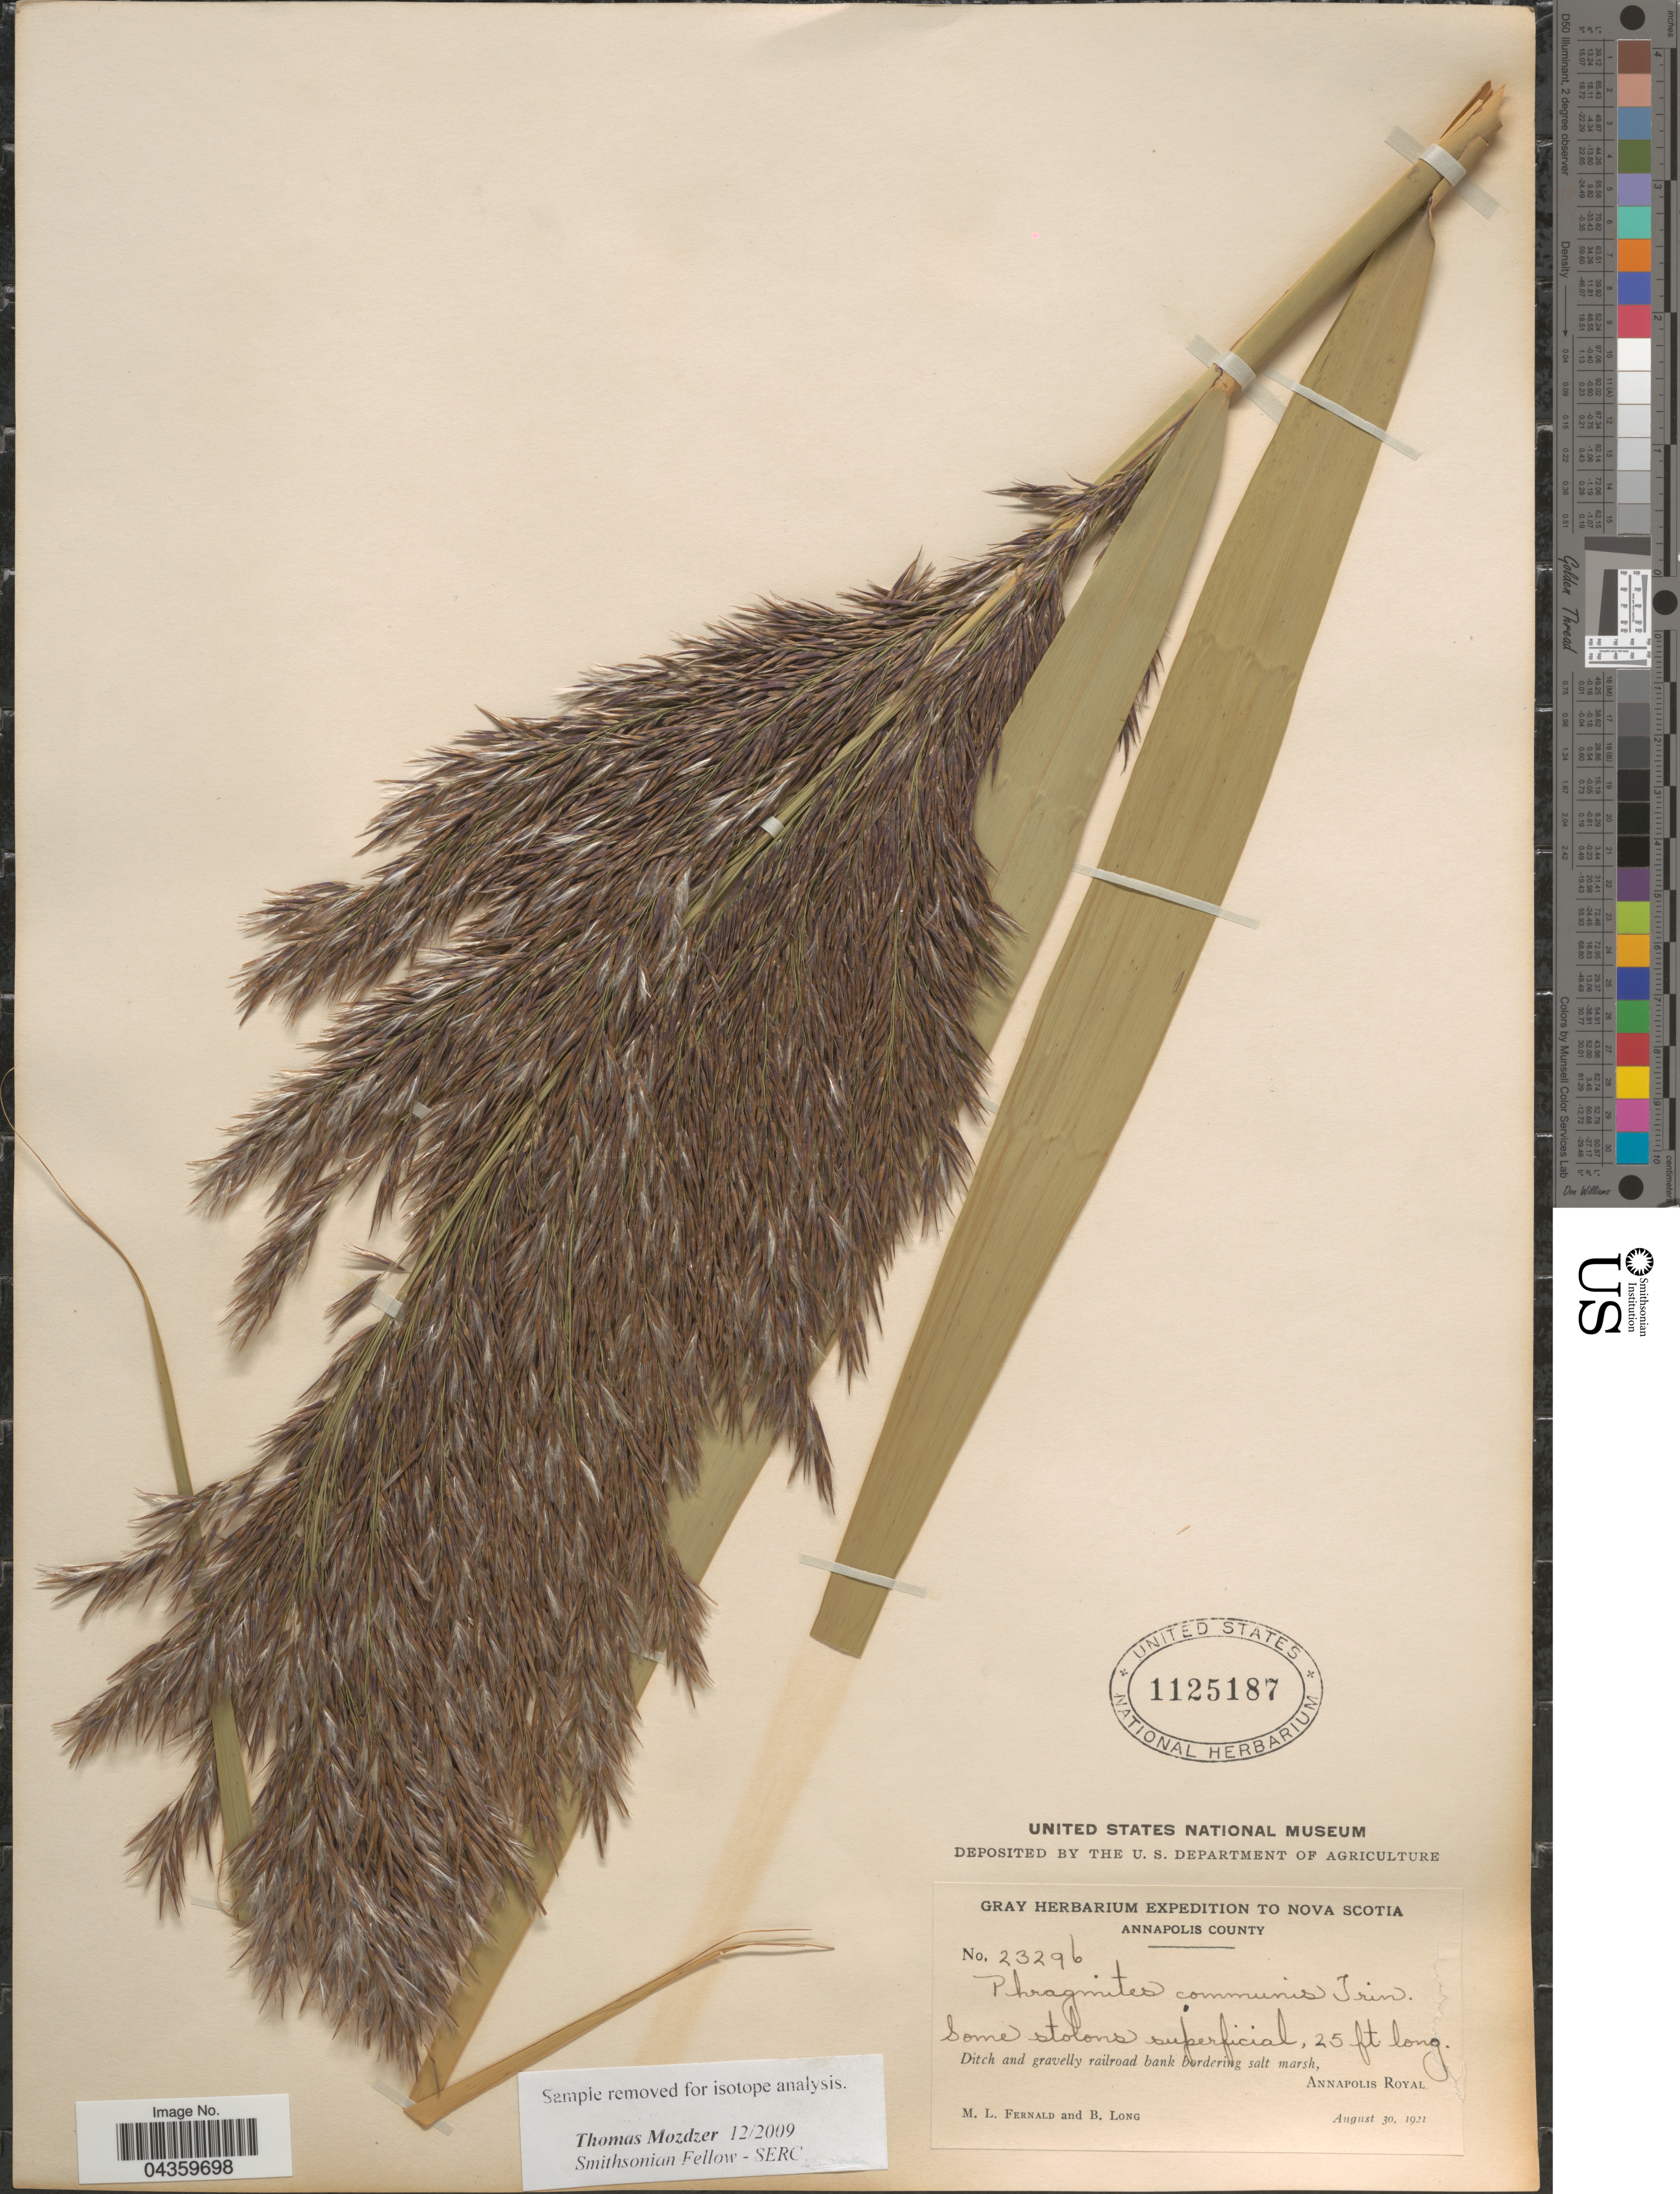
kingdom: Plantae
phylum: Tracheophyta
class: Liliopsida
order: Poales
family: Poaceae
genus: Phragmites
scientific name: Phragmites australis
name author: (Cav.) Trin. ex Steud.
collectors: M. L. Fernald & B. Long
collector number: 23296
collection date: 1921-08-30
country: Canada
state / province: Nova Scotia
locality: Expedition to Nova Scotia. Annapolis County. Ditch and gravelly railroad bank bordering salt marsh, Annapolis Royal.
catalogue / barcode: US 1125187